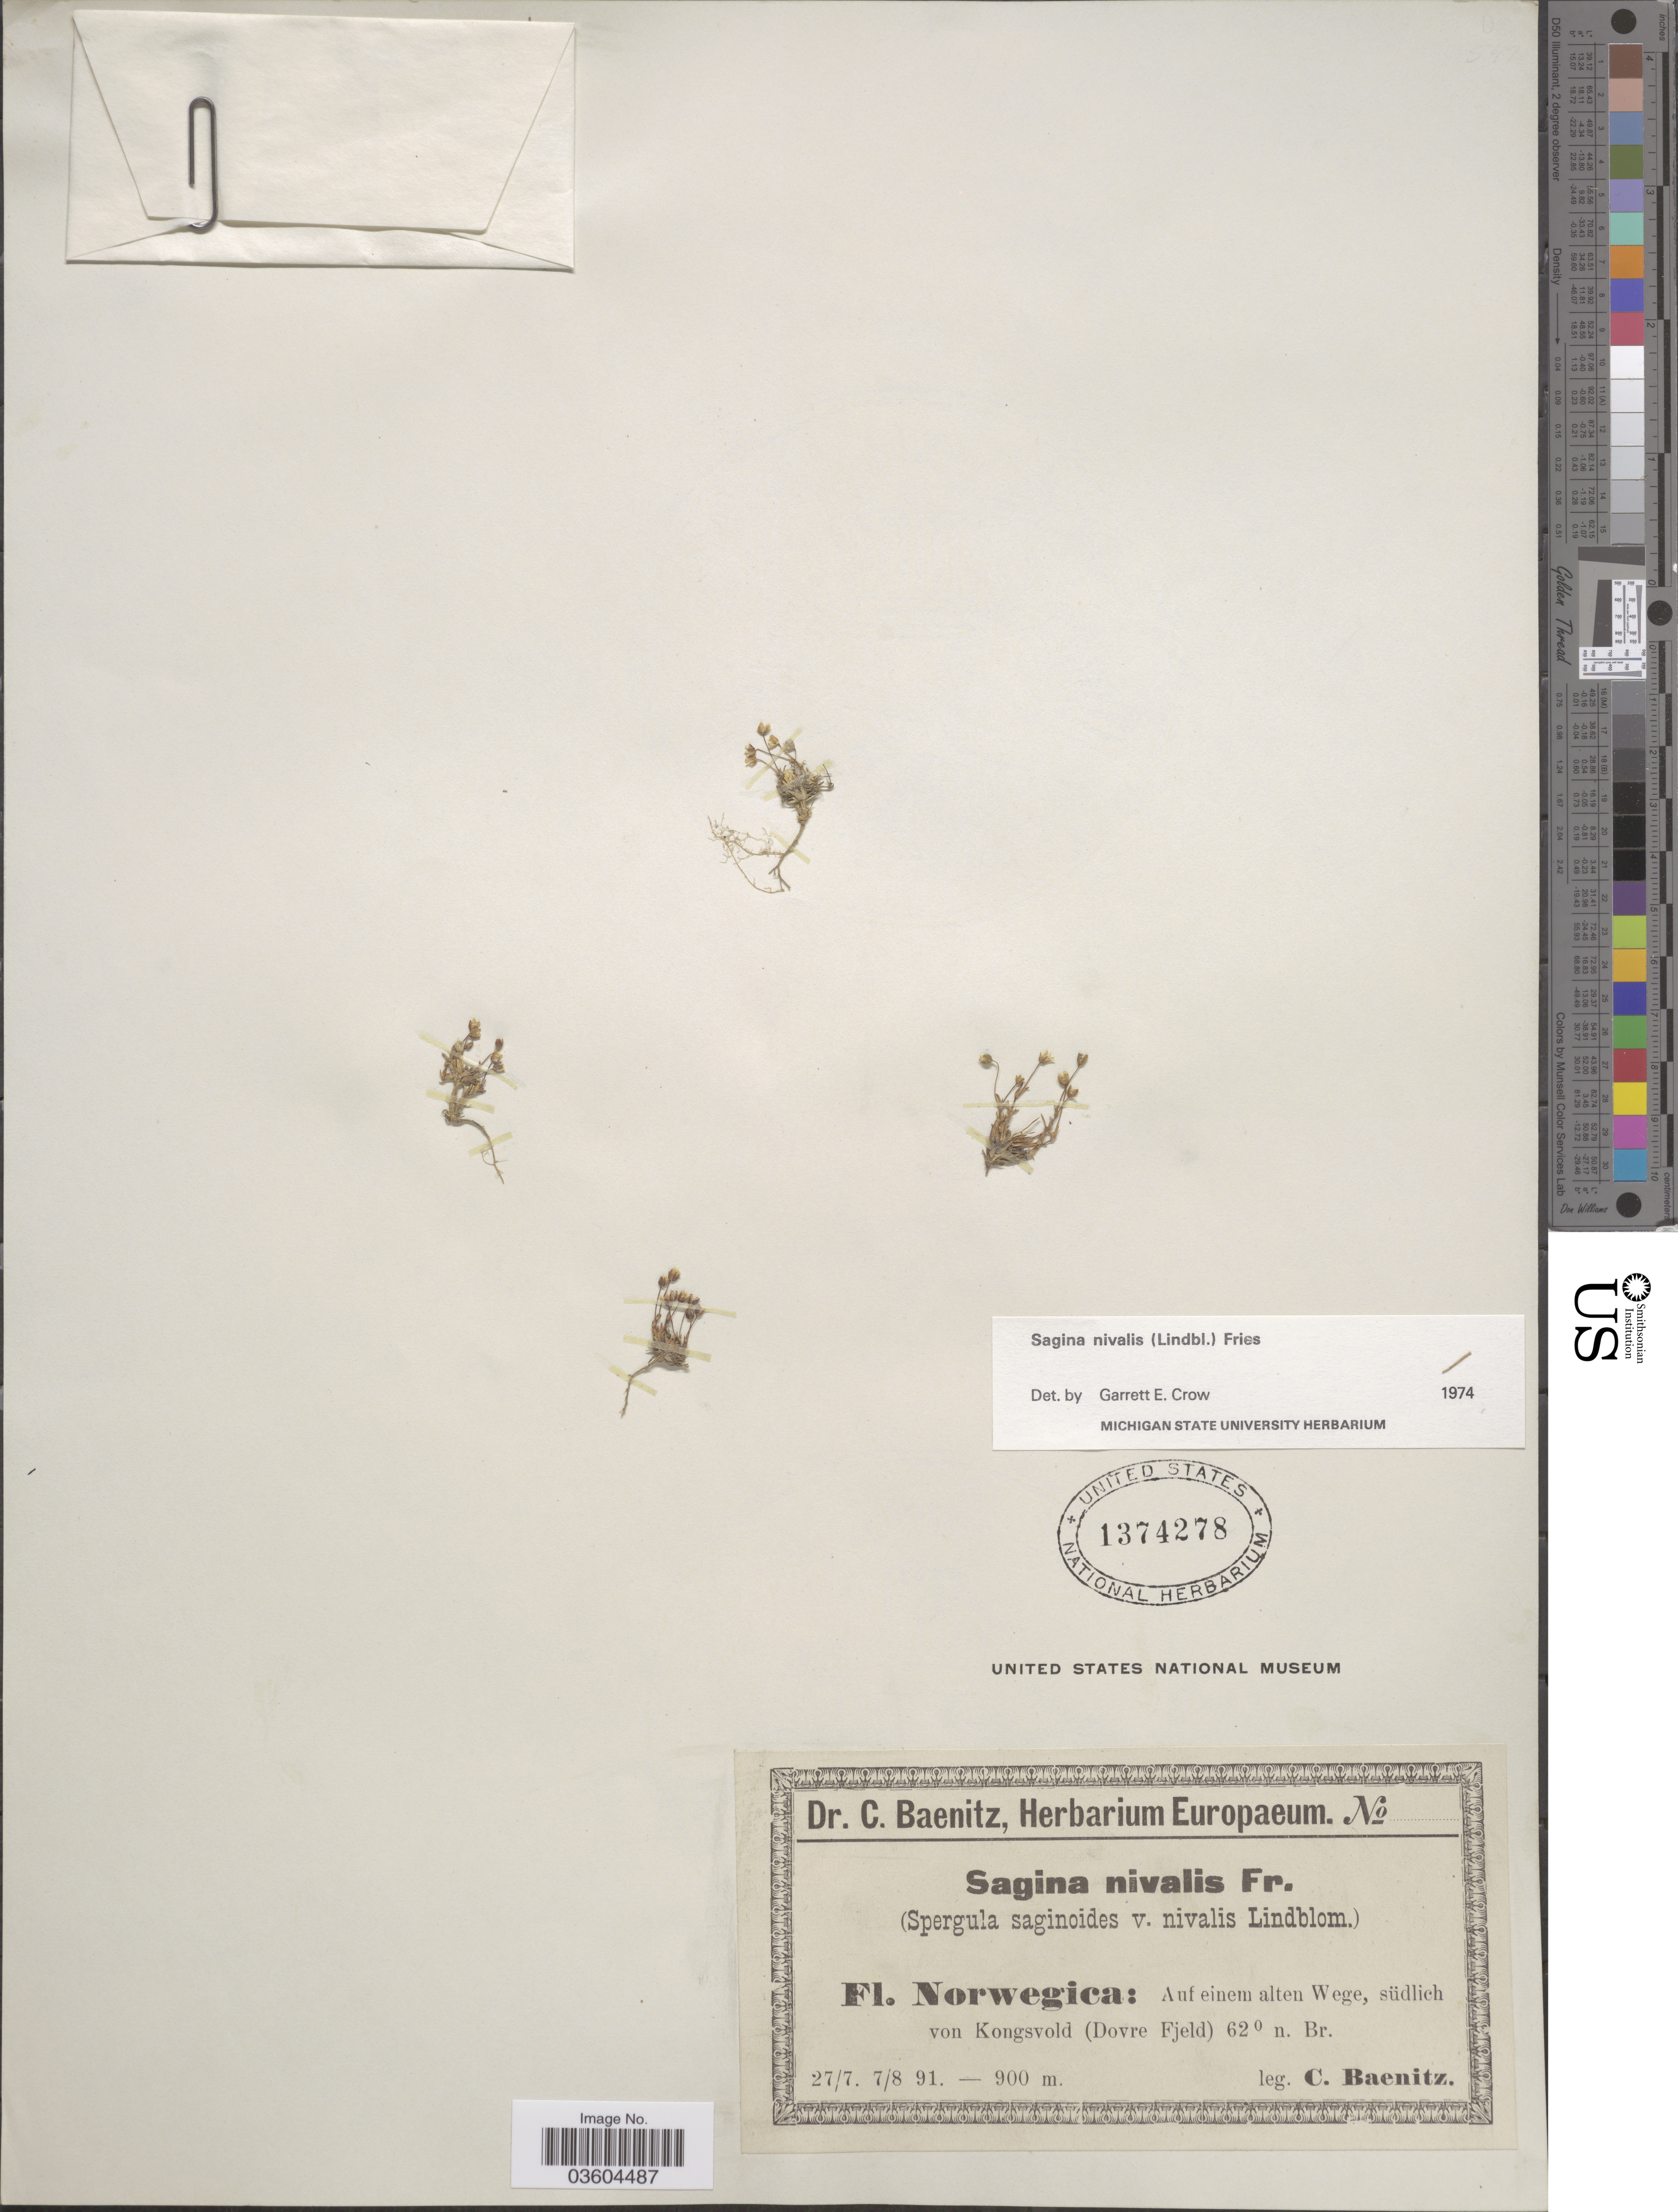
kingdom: Plantae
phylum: Tracheophyta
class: Magnoliopsida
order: Caryophyllales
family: Caryophyllaceae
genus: Sagina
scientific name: Sagina nivalis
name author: (Lindblom) Fr.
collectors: C. G. Baenitz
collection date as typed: Transcribed d/m/y: 27/7/91 to 7/8/91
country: Norway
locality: Norwegica: Auf einem alten Wege, südlich von Kongsvold (Dovre Fjeld) 62 º n. Br.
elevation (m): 900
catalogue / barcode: US 1374278